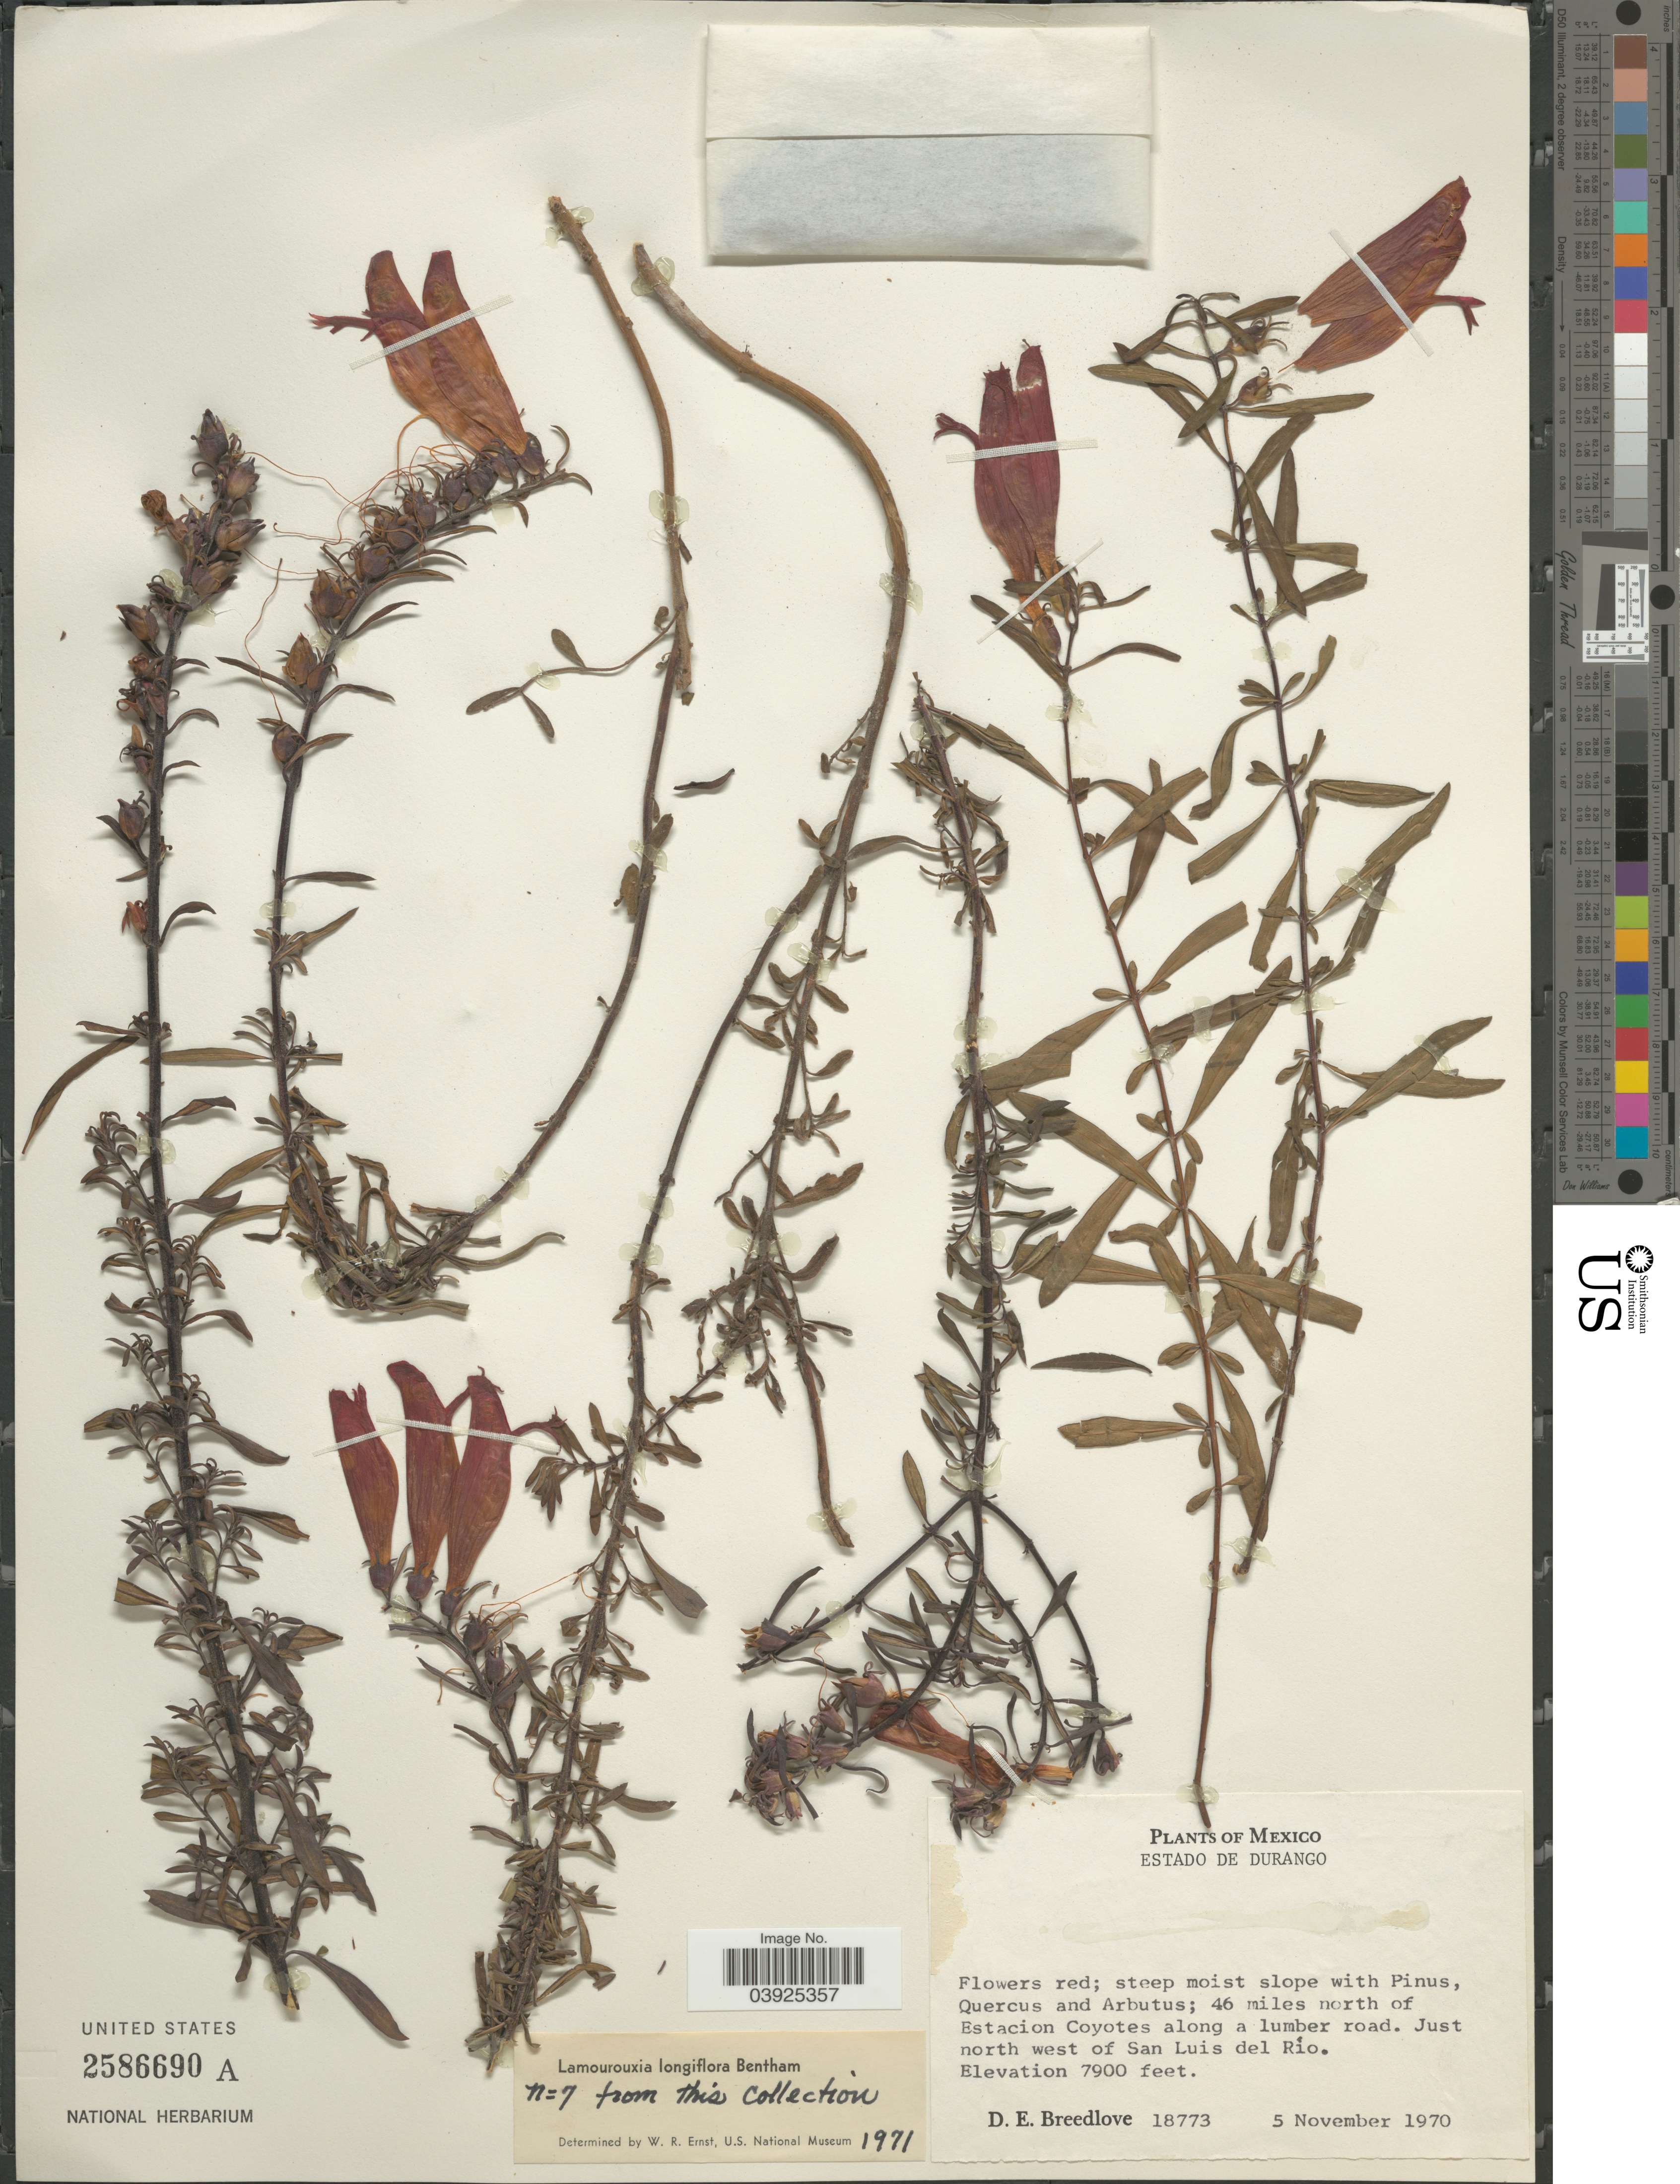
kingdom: Plantae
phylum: Tracheophyta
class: Magnoliopsida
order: Lamiales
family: Orobanchaceae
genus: Lamourouxia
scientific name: Lamourouxia longiflora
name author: (Benth.) L.O. Williams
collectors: D. E. Breedlove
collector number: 18773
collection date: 1970-11-05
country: Mexico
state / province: Durango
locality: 46 miles north of Estacion Coyotes along a lumber road. Just north west of San Luis del Río.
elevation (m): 2408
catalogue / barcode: US 2586690A